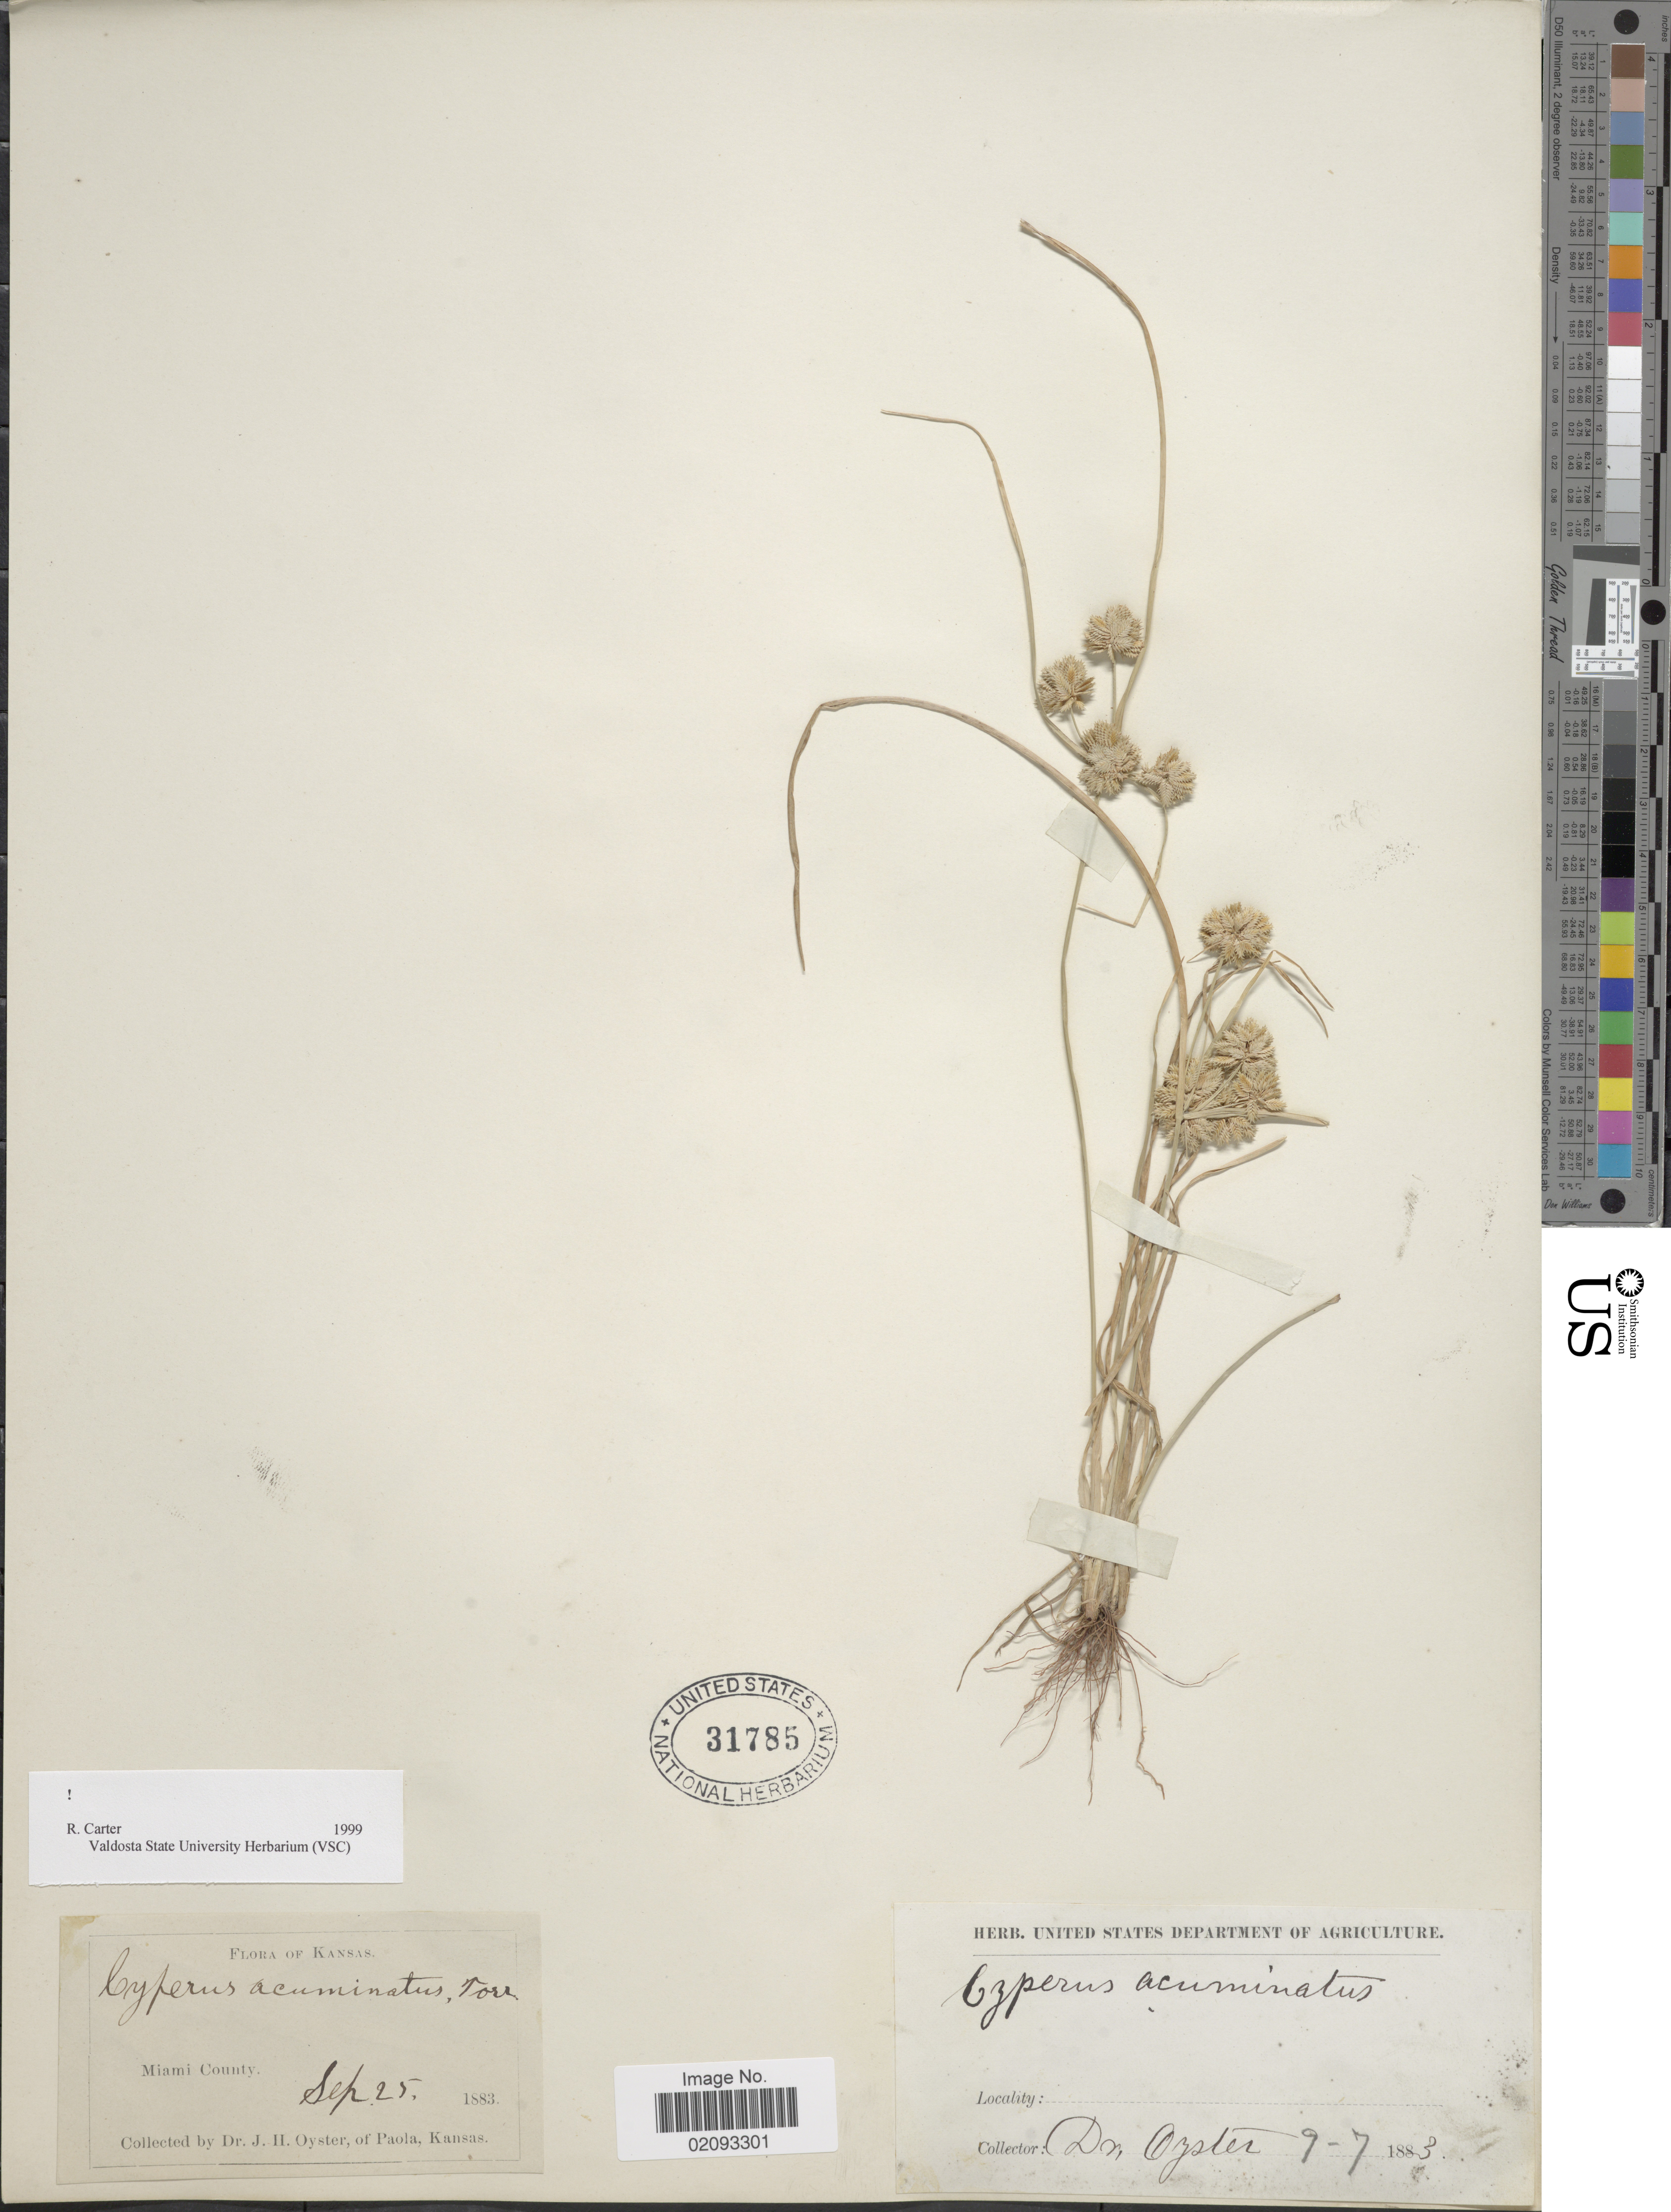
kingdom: Plantae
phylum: Tracheophyta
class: Liliopsida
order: Poales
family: Cyperaceae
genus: Cyperus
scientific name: Cyperus acuminatus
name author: Torr. & Hook.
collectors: J. H. Oyster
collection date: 1883-09-25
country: United States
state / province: Kansas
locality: Miami County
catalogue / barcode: US 31785